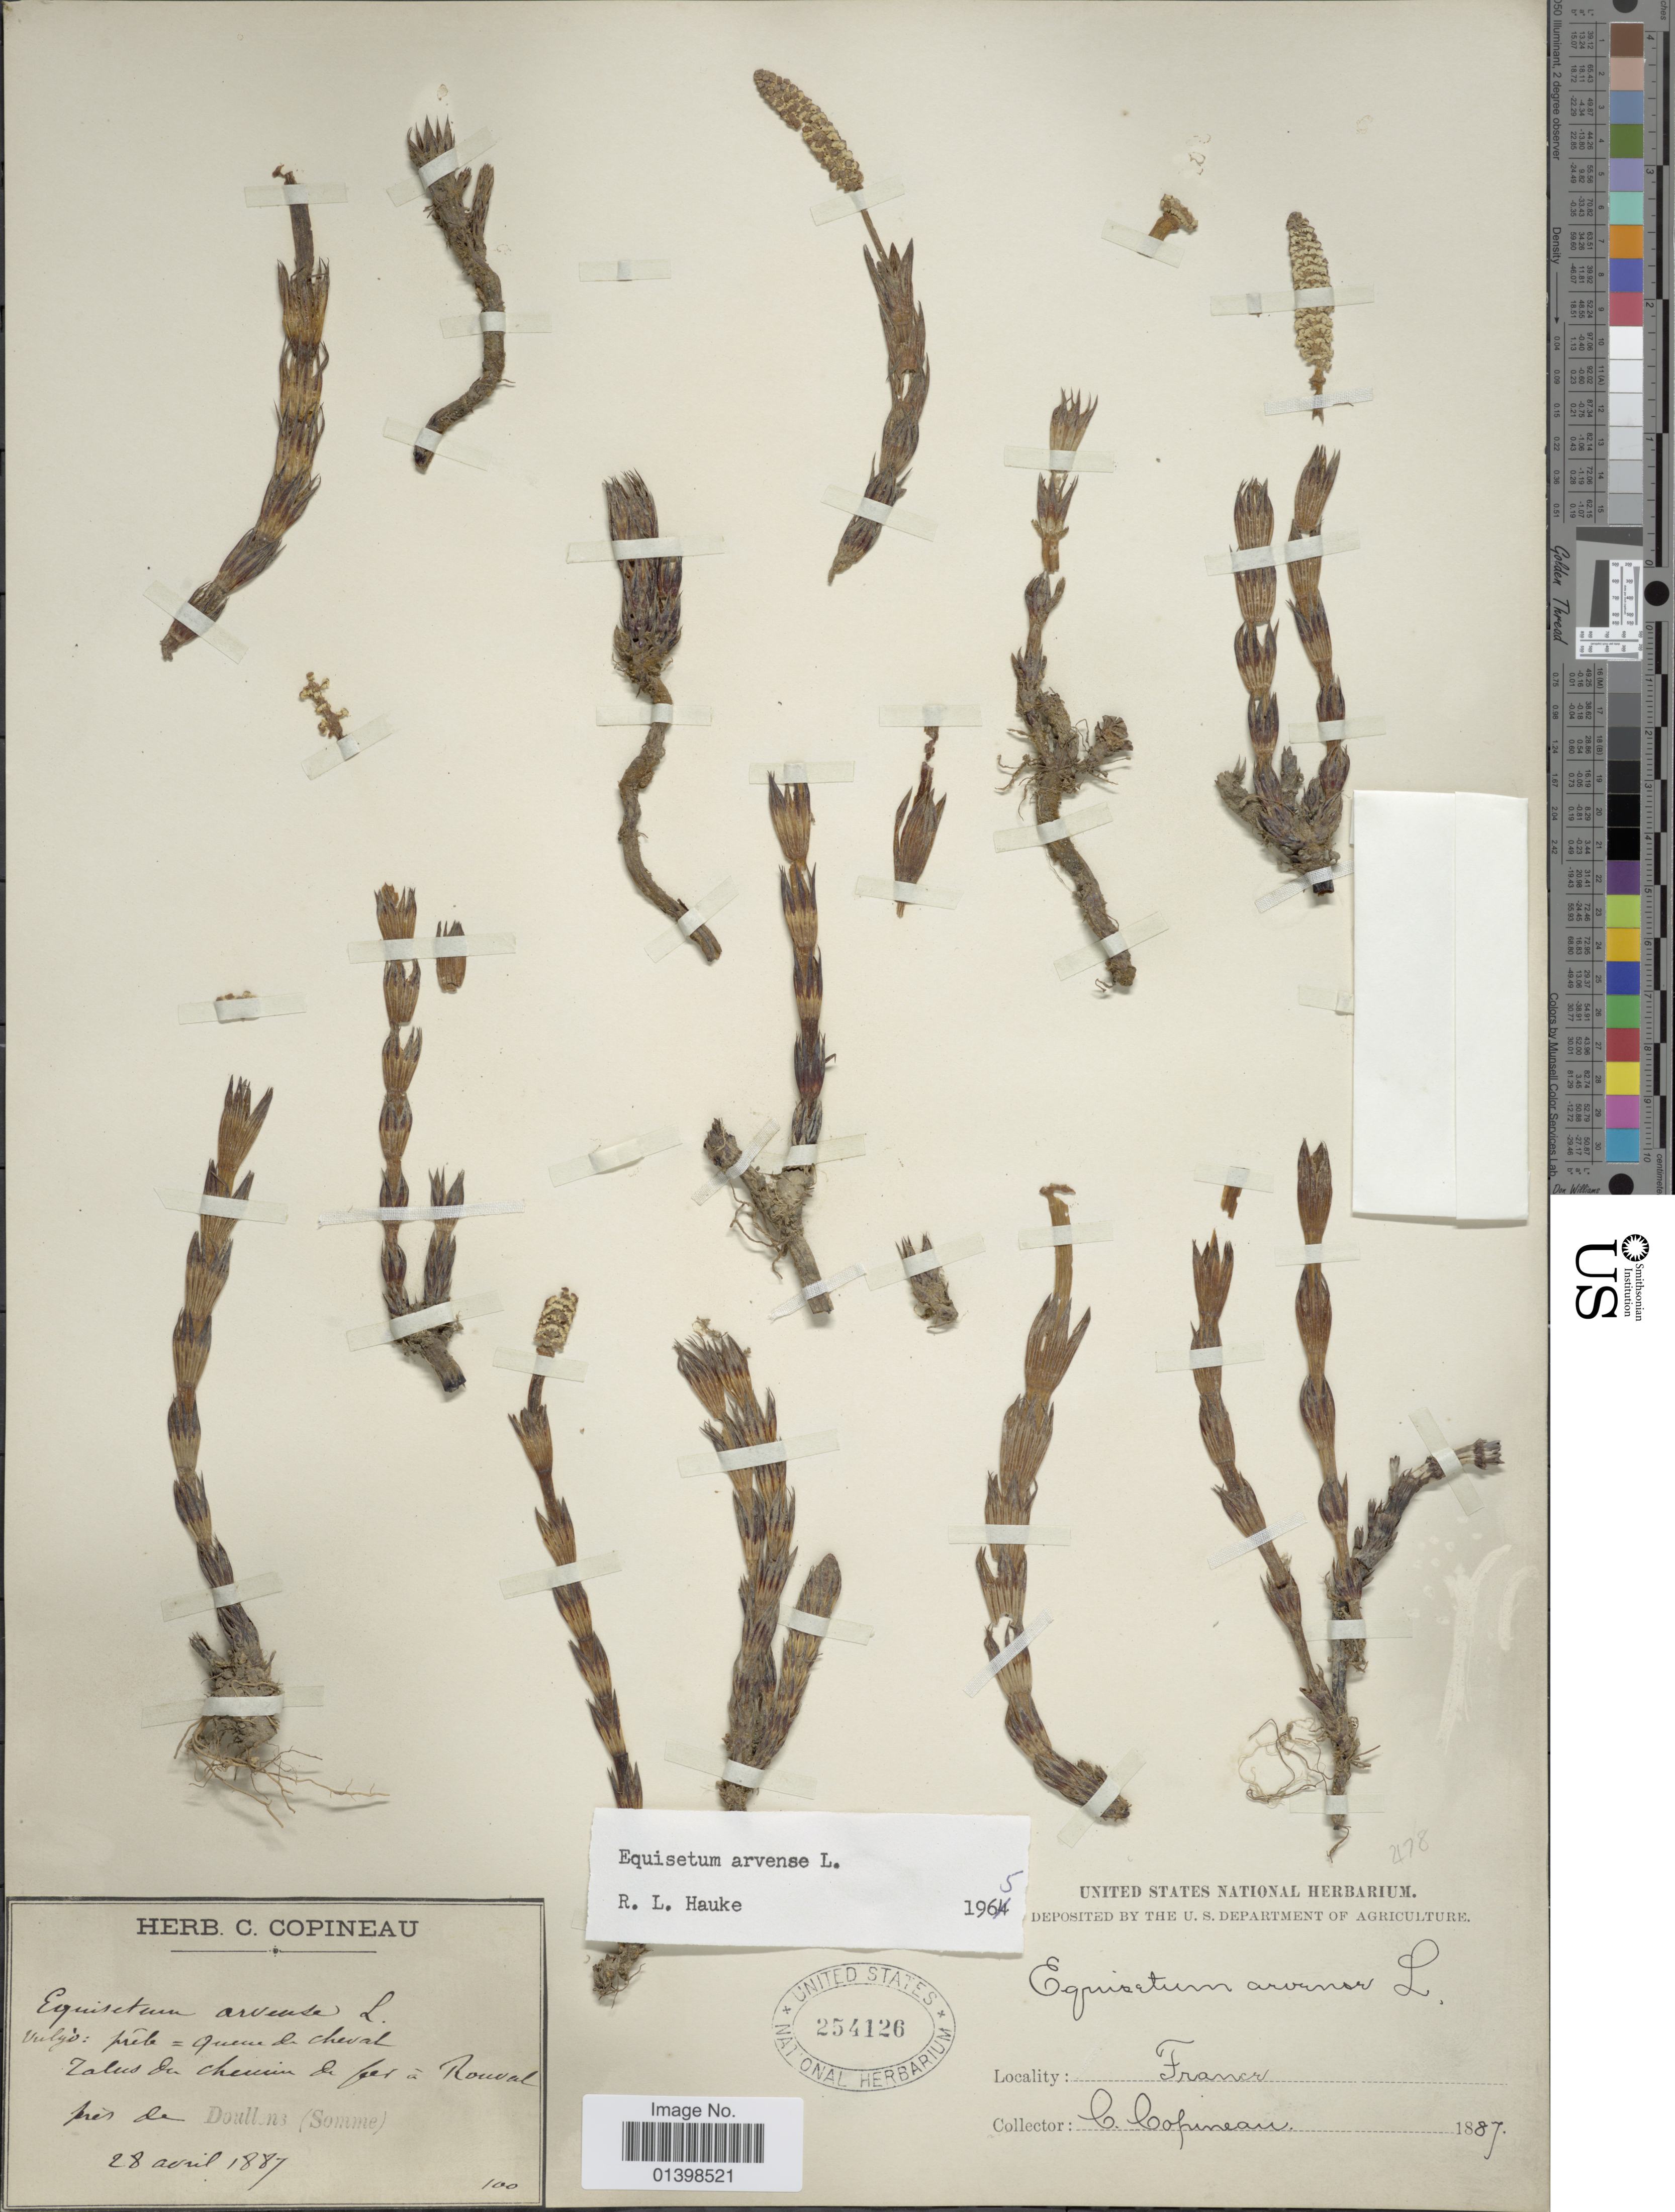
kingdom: Plantae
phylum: Tracheophyta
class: Polypodiopsida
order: Equisetales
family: Equisetaceae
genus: Equisetum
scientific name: Equisetum arvense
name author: L.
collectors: C. Copineau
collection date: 1887-04-28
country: France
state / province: Hauts-de-France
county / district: Somme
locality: Talus de chemin de fer à Rouval près de Doullens (Somme) [railway embankment at Rouval near Doullens (Somme)]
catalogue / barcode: US 254126